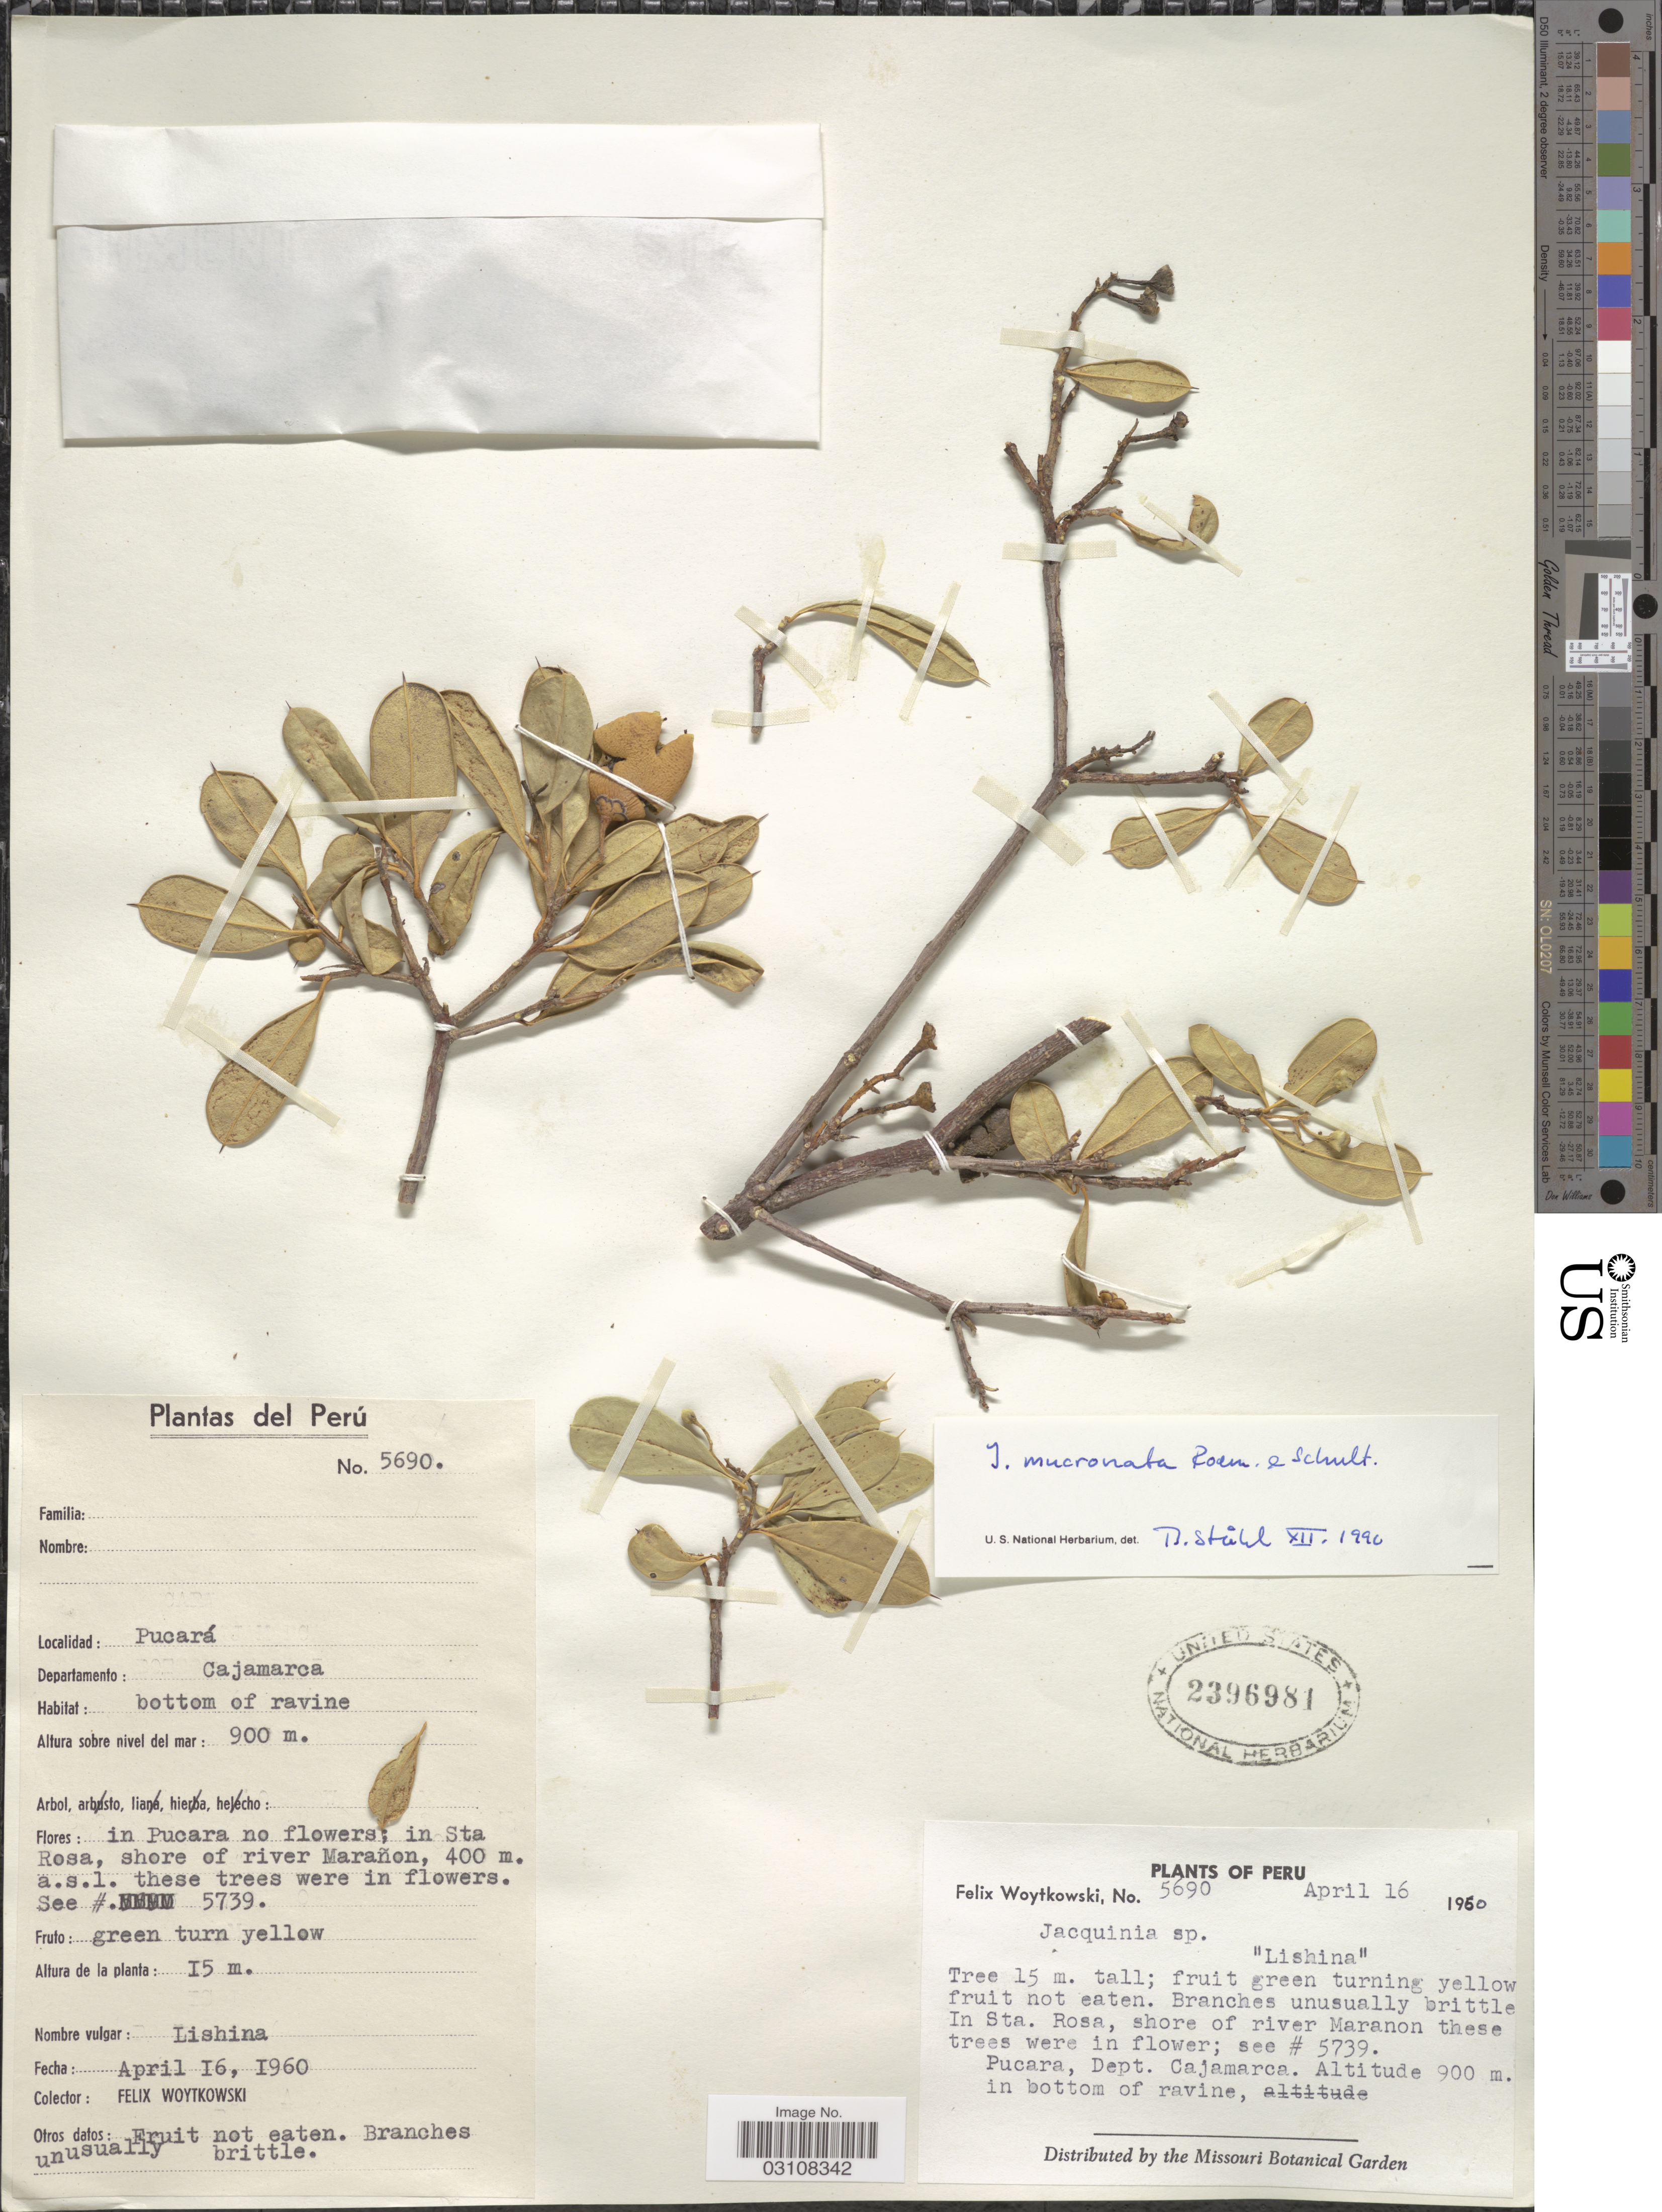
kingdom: Plantae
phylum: Tracheophyta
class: Magnoliopsida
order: Ericales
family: Primulaceae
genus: Bonellia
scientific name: Bonellia mucronata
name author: (Roem. & Schult.) B. Ståhl & Källersjö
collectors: F. Woytkowski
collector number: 5690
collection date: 1960-04-16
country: Peru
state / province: Cajamarca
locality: Pucara, Dept. Cajamarca, in bottom of ravine.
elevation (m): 900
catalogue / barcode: US 2396981